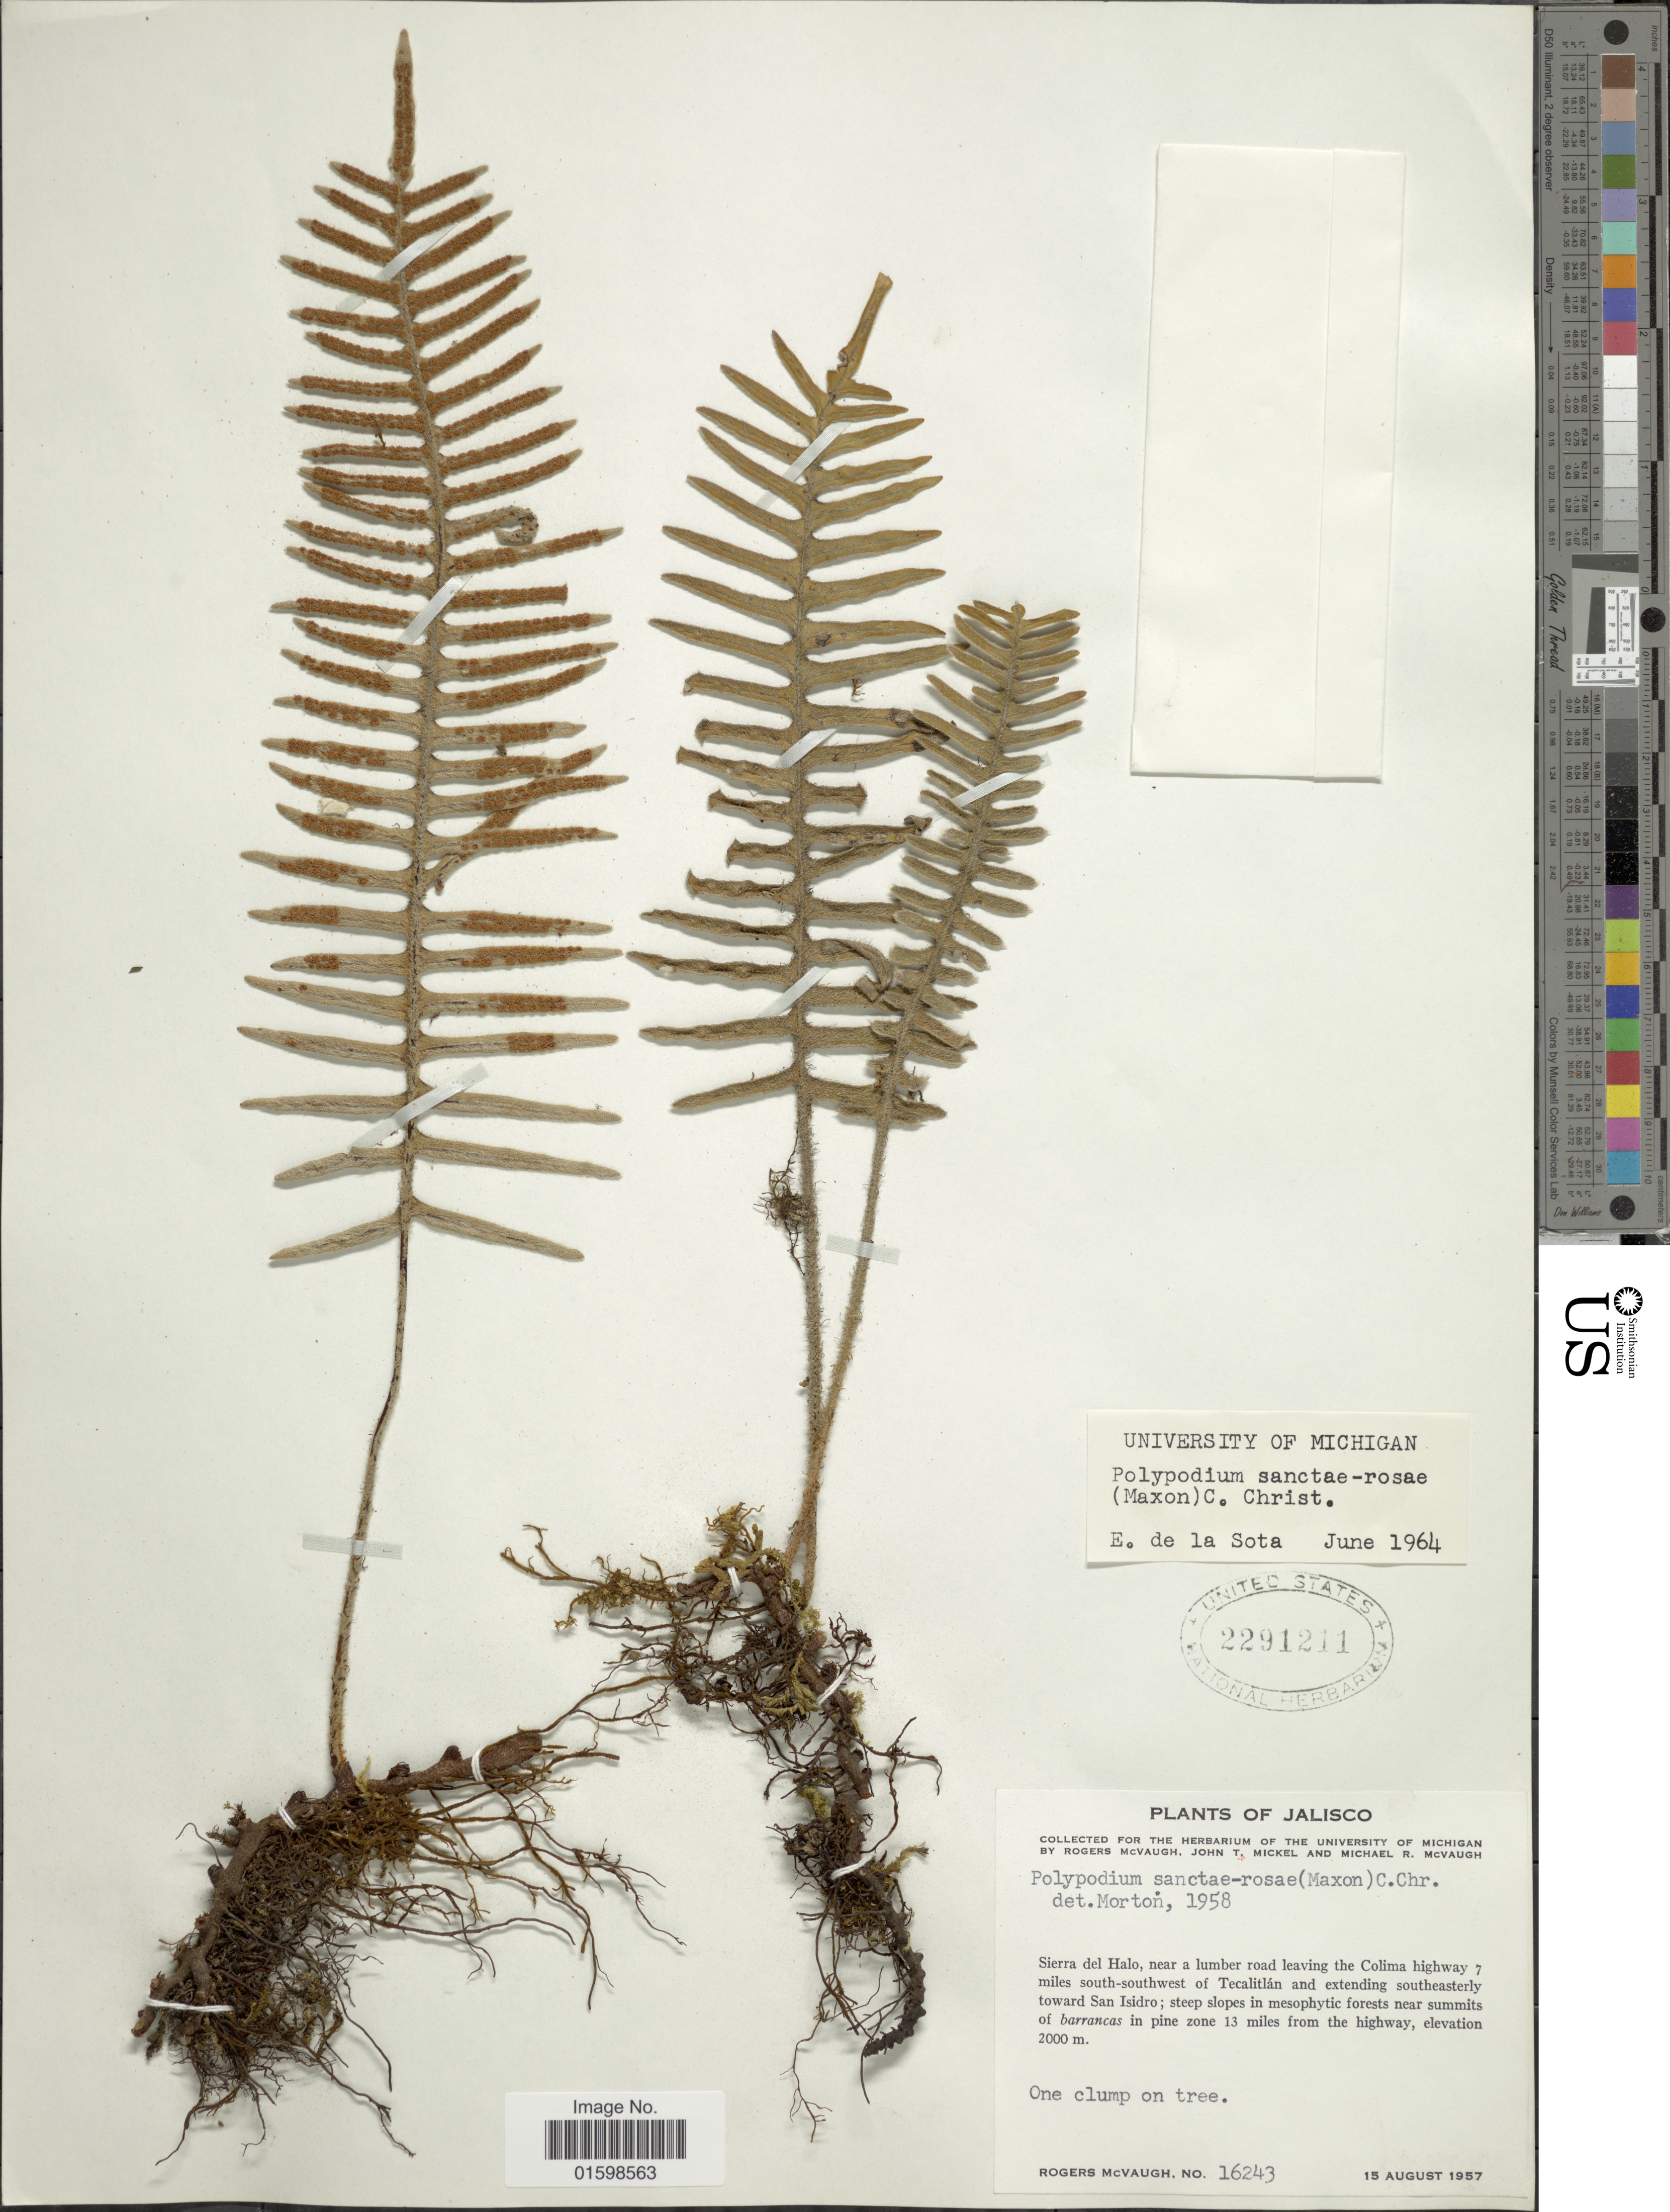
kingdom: Plantae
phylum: Tracheophyta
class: Polypodiopsida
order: Polypodiales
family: Polypodiaceae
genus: Pleopeltis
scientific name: Pleopeltis sanctae-rosae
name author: (Maxon) A.R. Sm. & Tejero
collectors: R. McVaugh, J. T. Mickel & R. McVaugh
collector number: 16243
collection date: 1957-08-15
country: Mexico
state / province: Jalisco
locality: Sierra del Halo, near a lumber road leaving the Colima highway 7 miles south-southwest of Tecalitlán and extending southeasterly toward San Isidro; steep slopes in mesophytic forests near summits of barrancas in pine zone 13 miles from the highway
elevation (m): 2000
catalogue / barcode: US 2291211